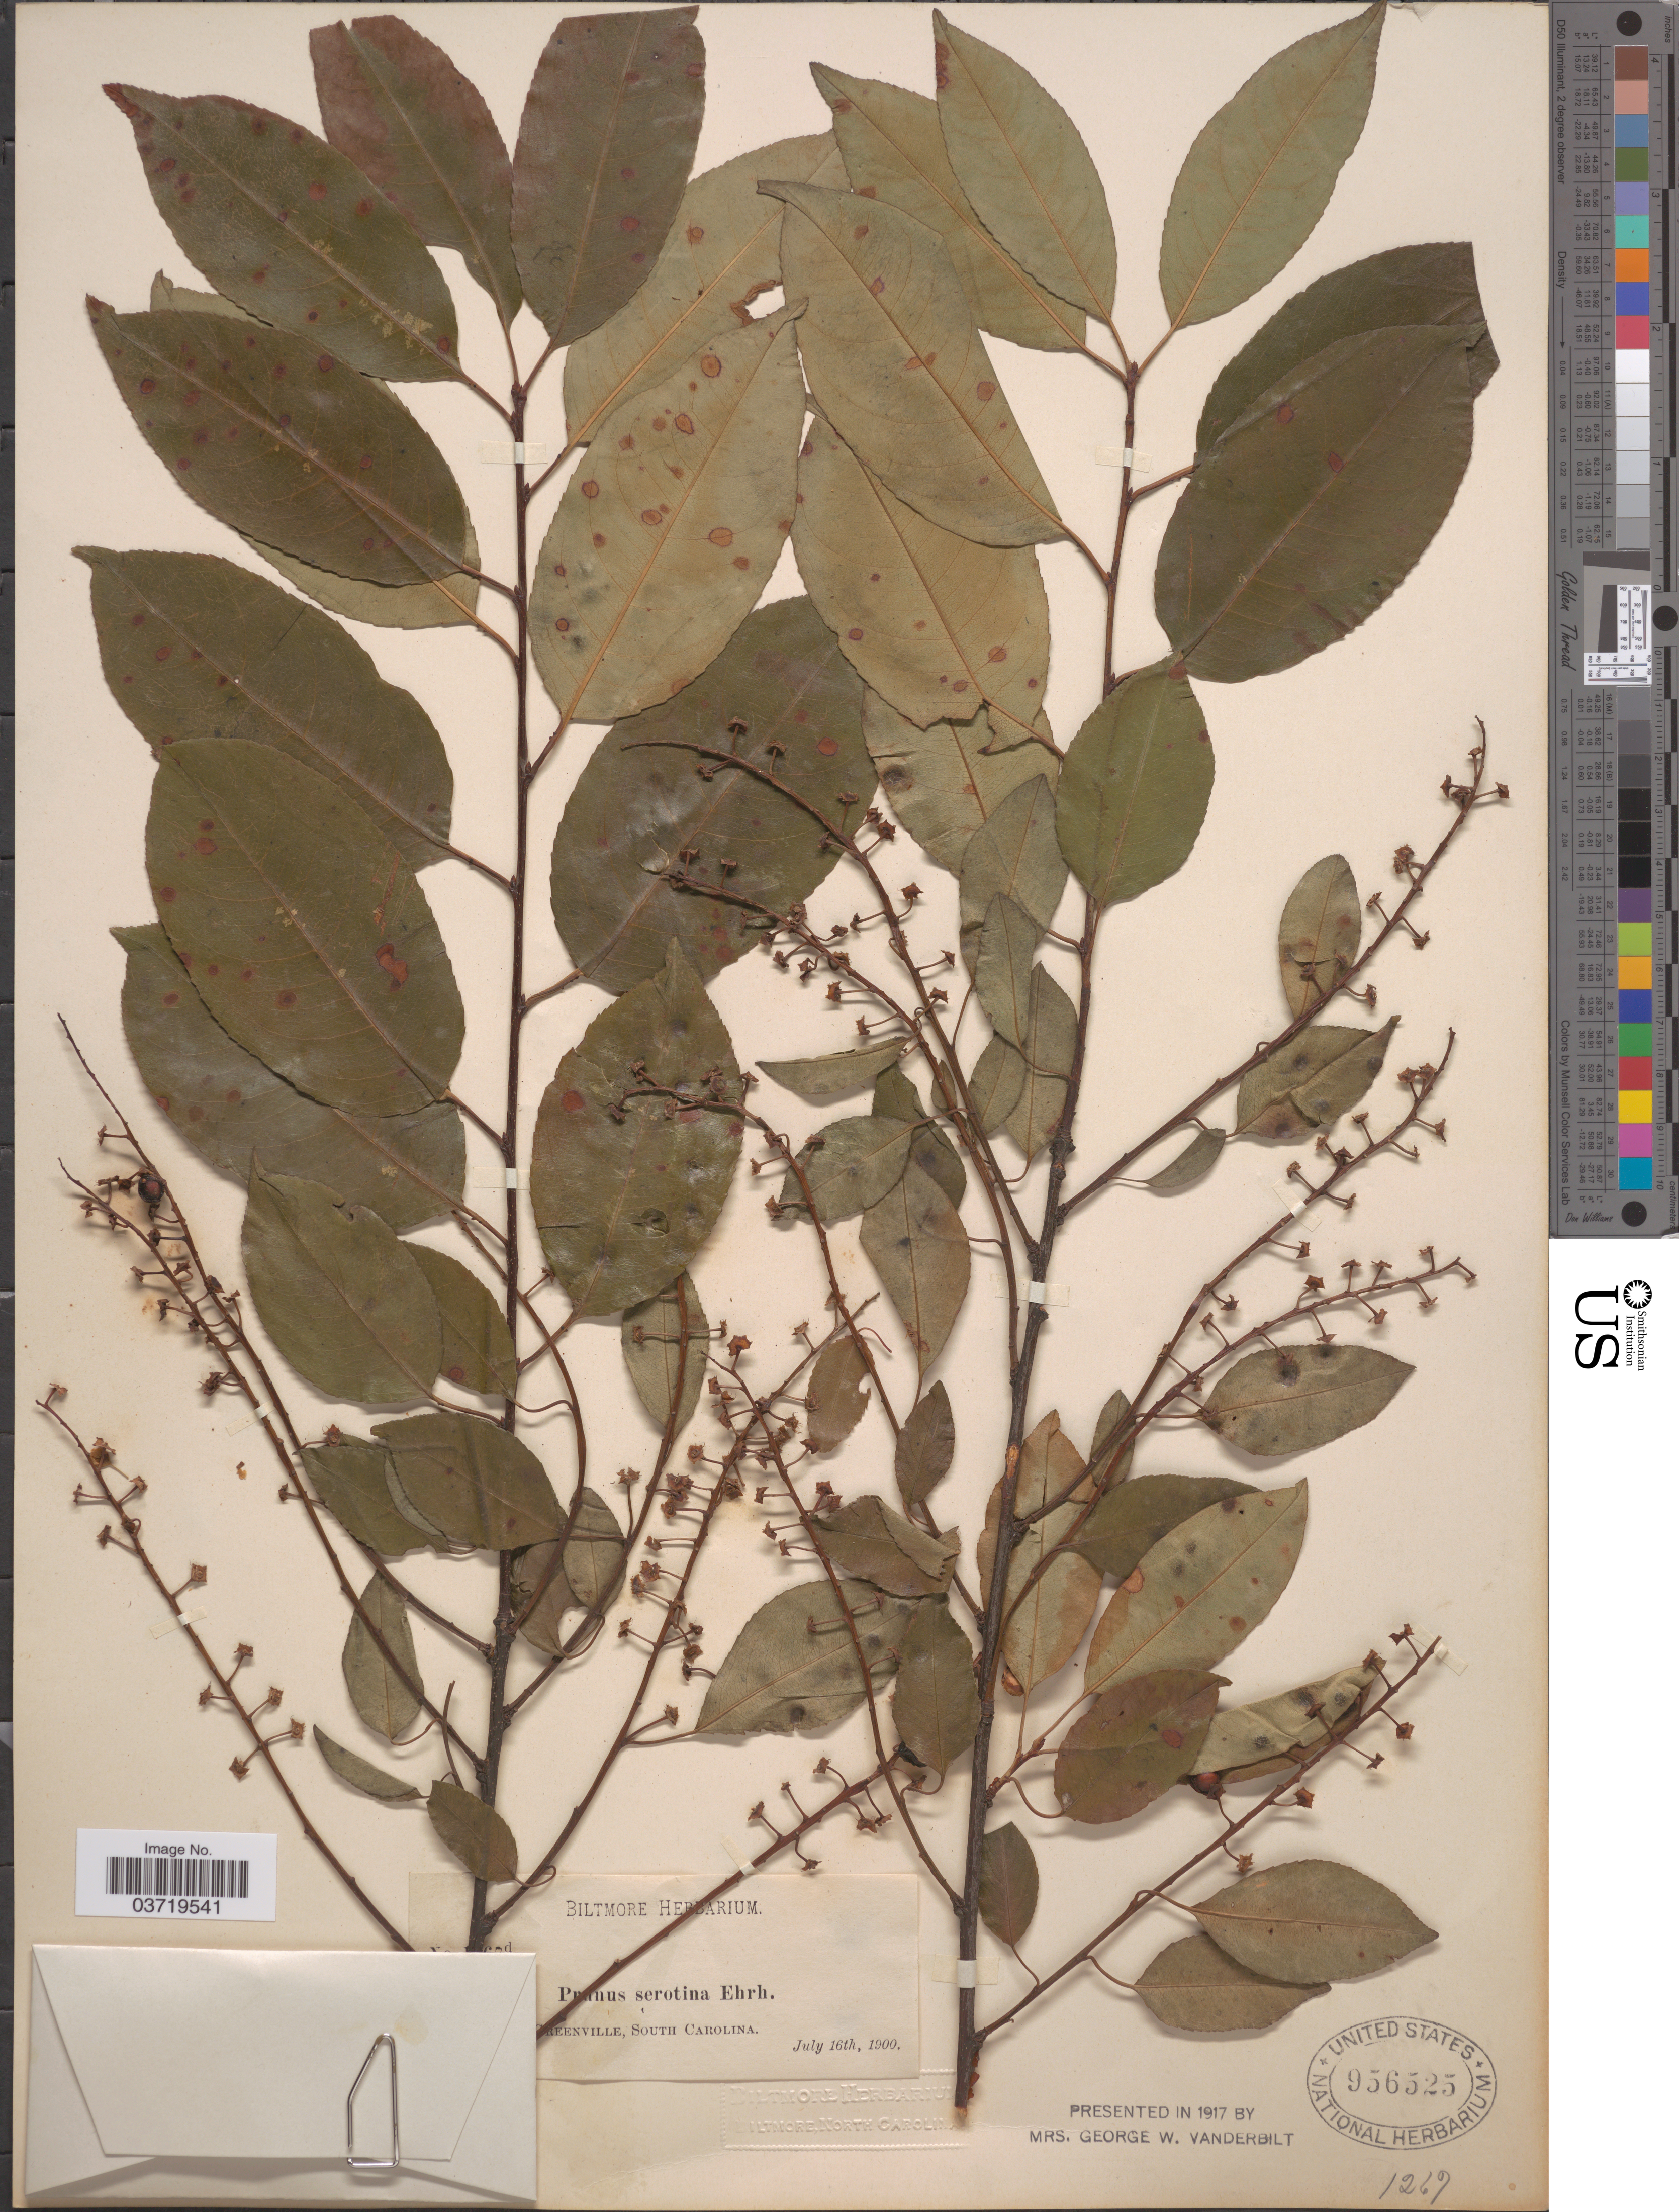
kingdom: Plantae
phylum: Tracheophyta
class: Magnoliopsida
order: Rosales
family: Rosaceae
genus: Prunus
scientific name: Prunus serotina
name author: Ehrh.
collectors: ex herb. Biltmore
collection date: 1900-07-16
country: United States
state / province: South Carolina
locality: Greenville.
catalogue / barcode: US 956525